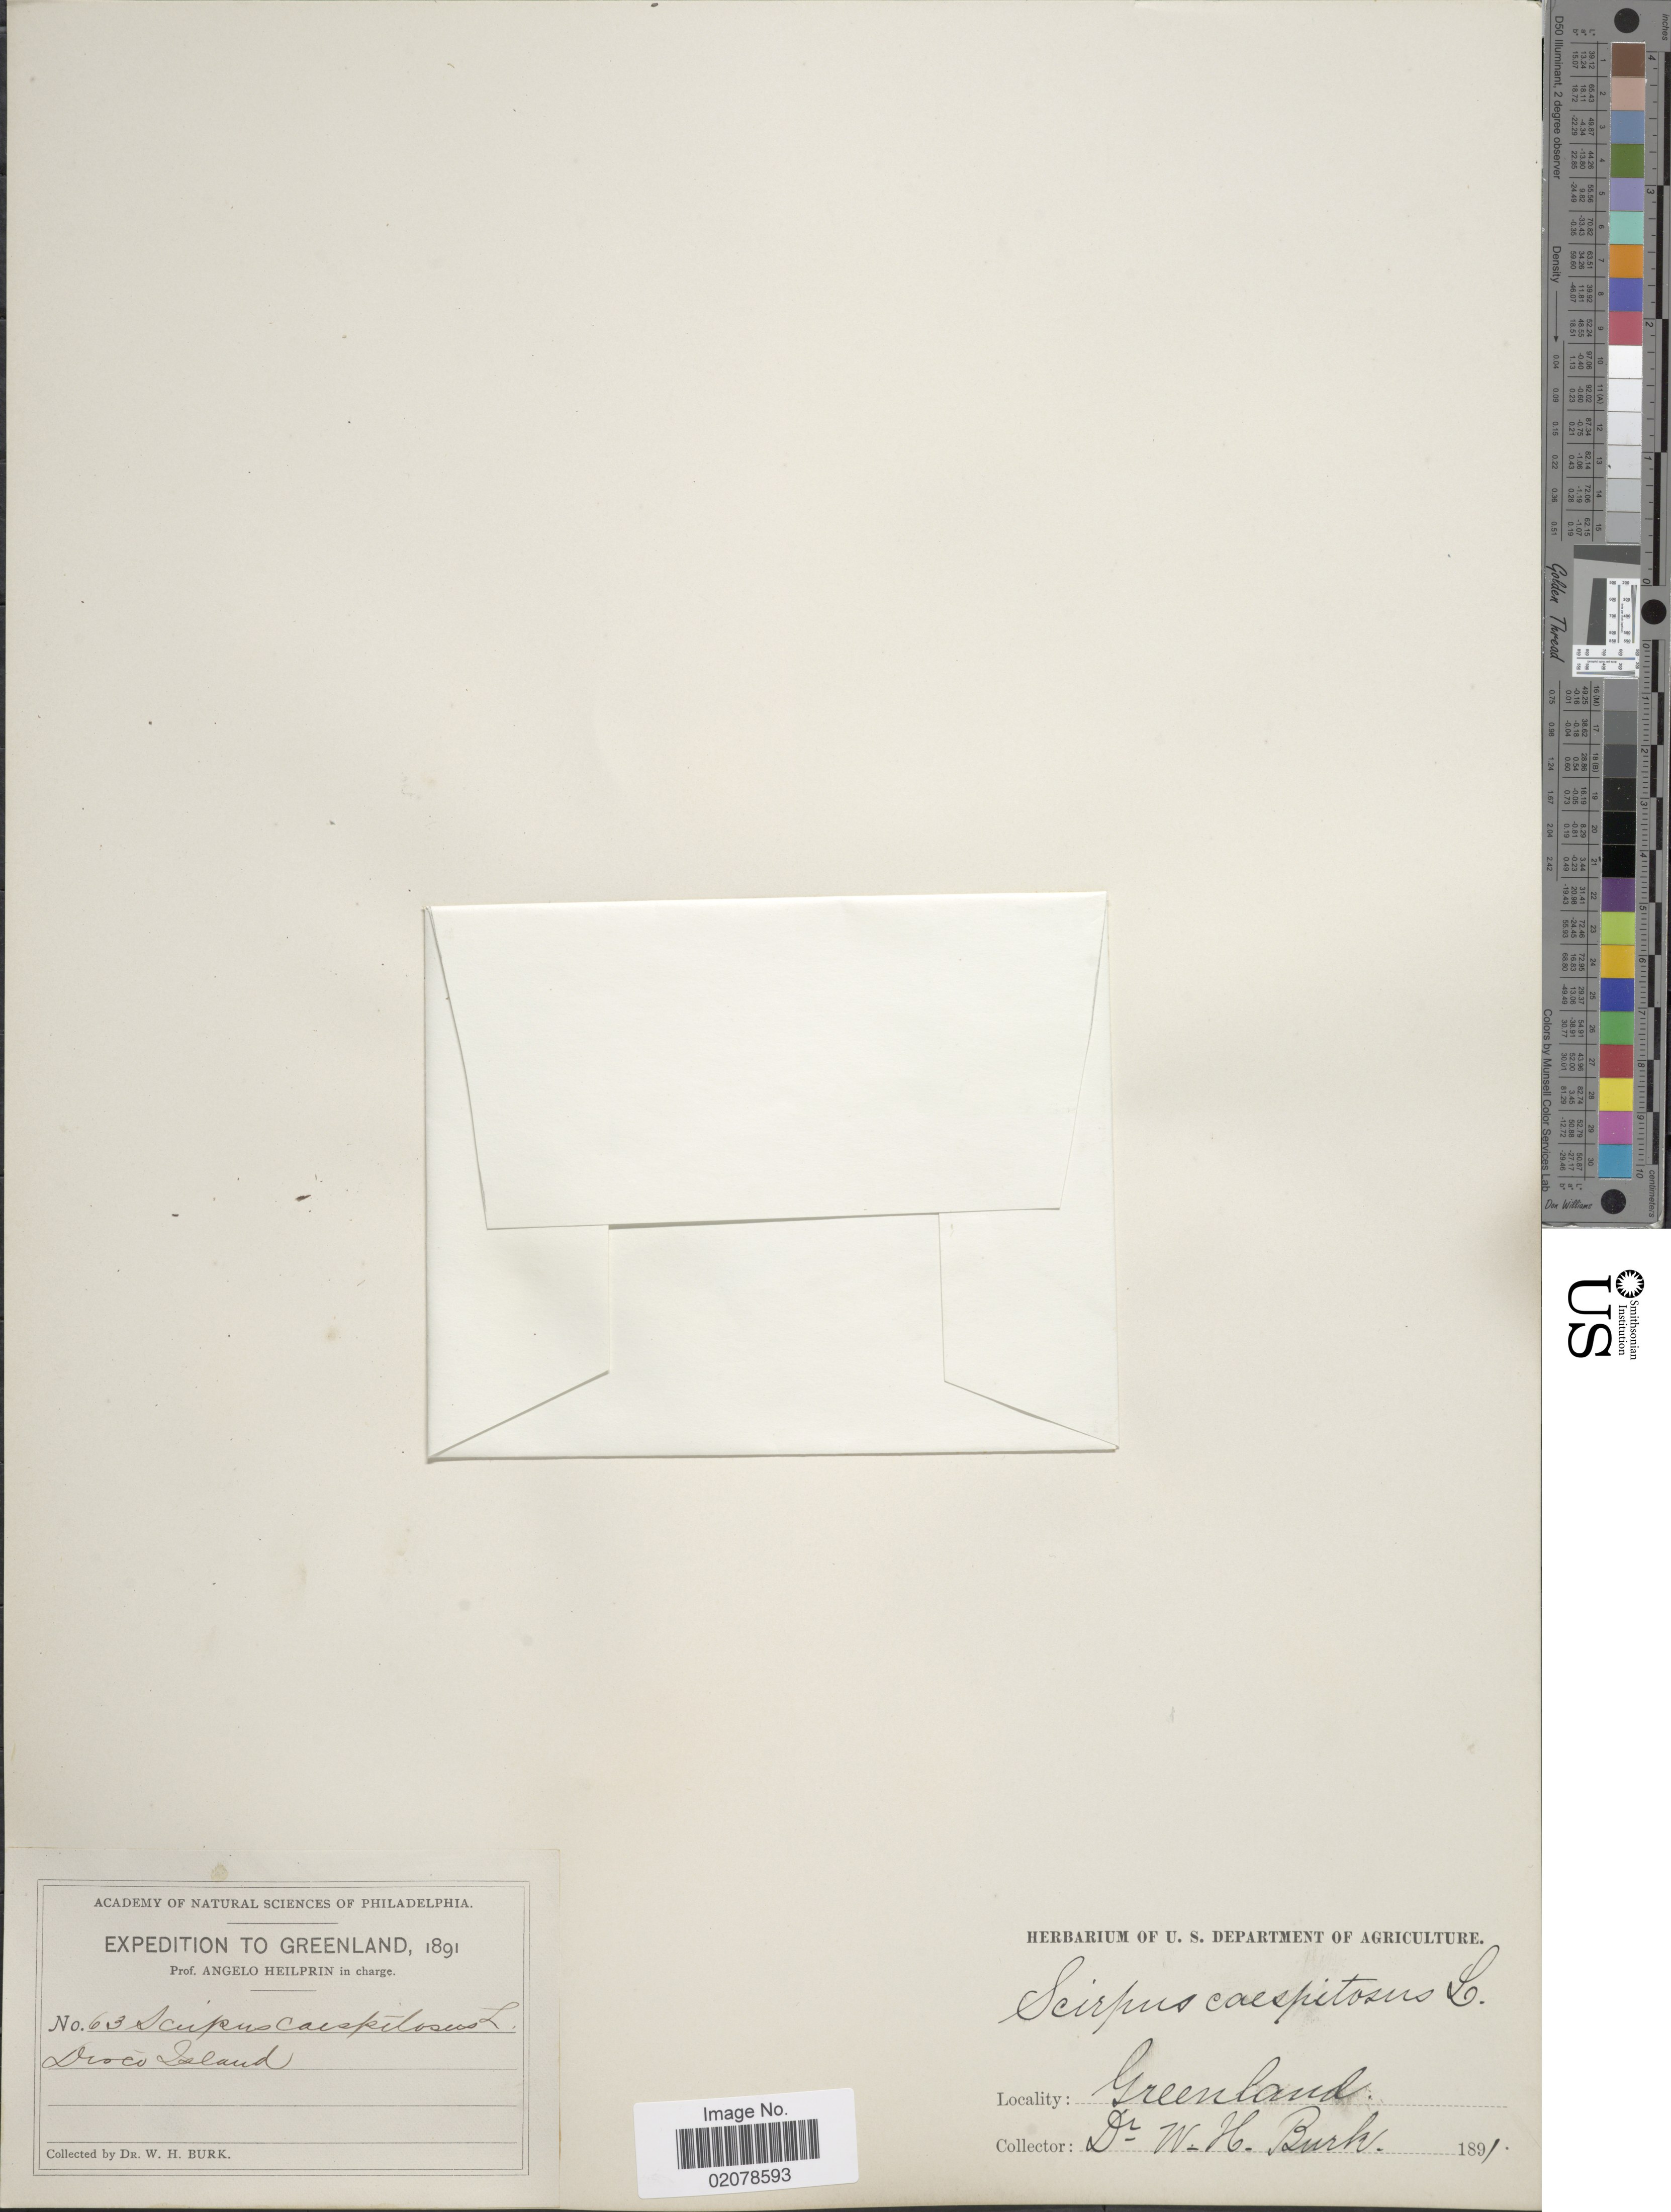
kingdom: Plantae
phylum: Tracheophyta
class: Liliopsida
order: Poales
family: Cyperaceae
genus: Trichophorum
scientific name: Trichophorum cespitosum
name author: (L.) Hartm.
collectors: W. Burk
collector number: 63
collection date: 1891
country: Greenland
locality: Droco Island [unsure placement]